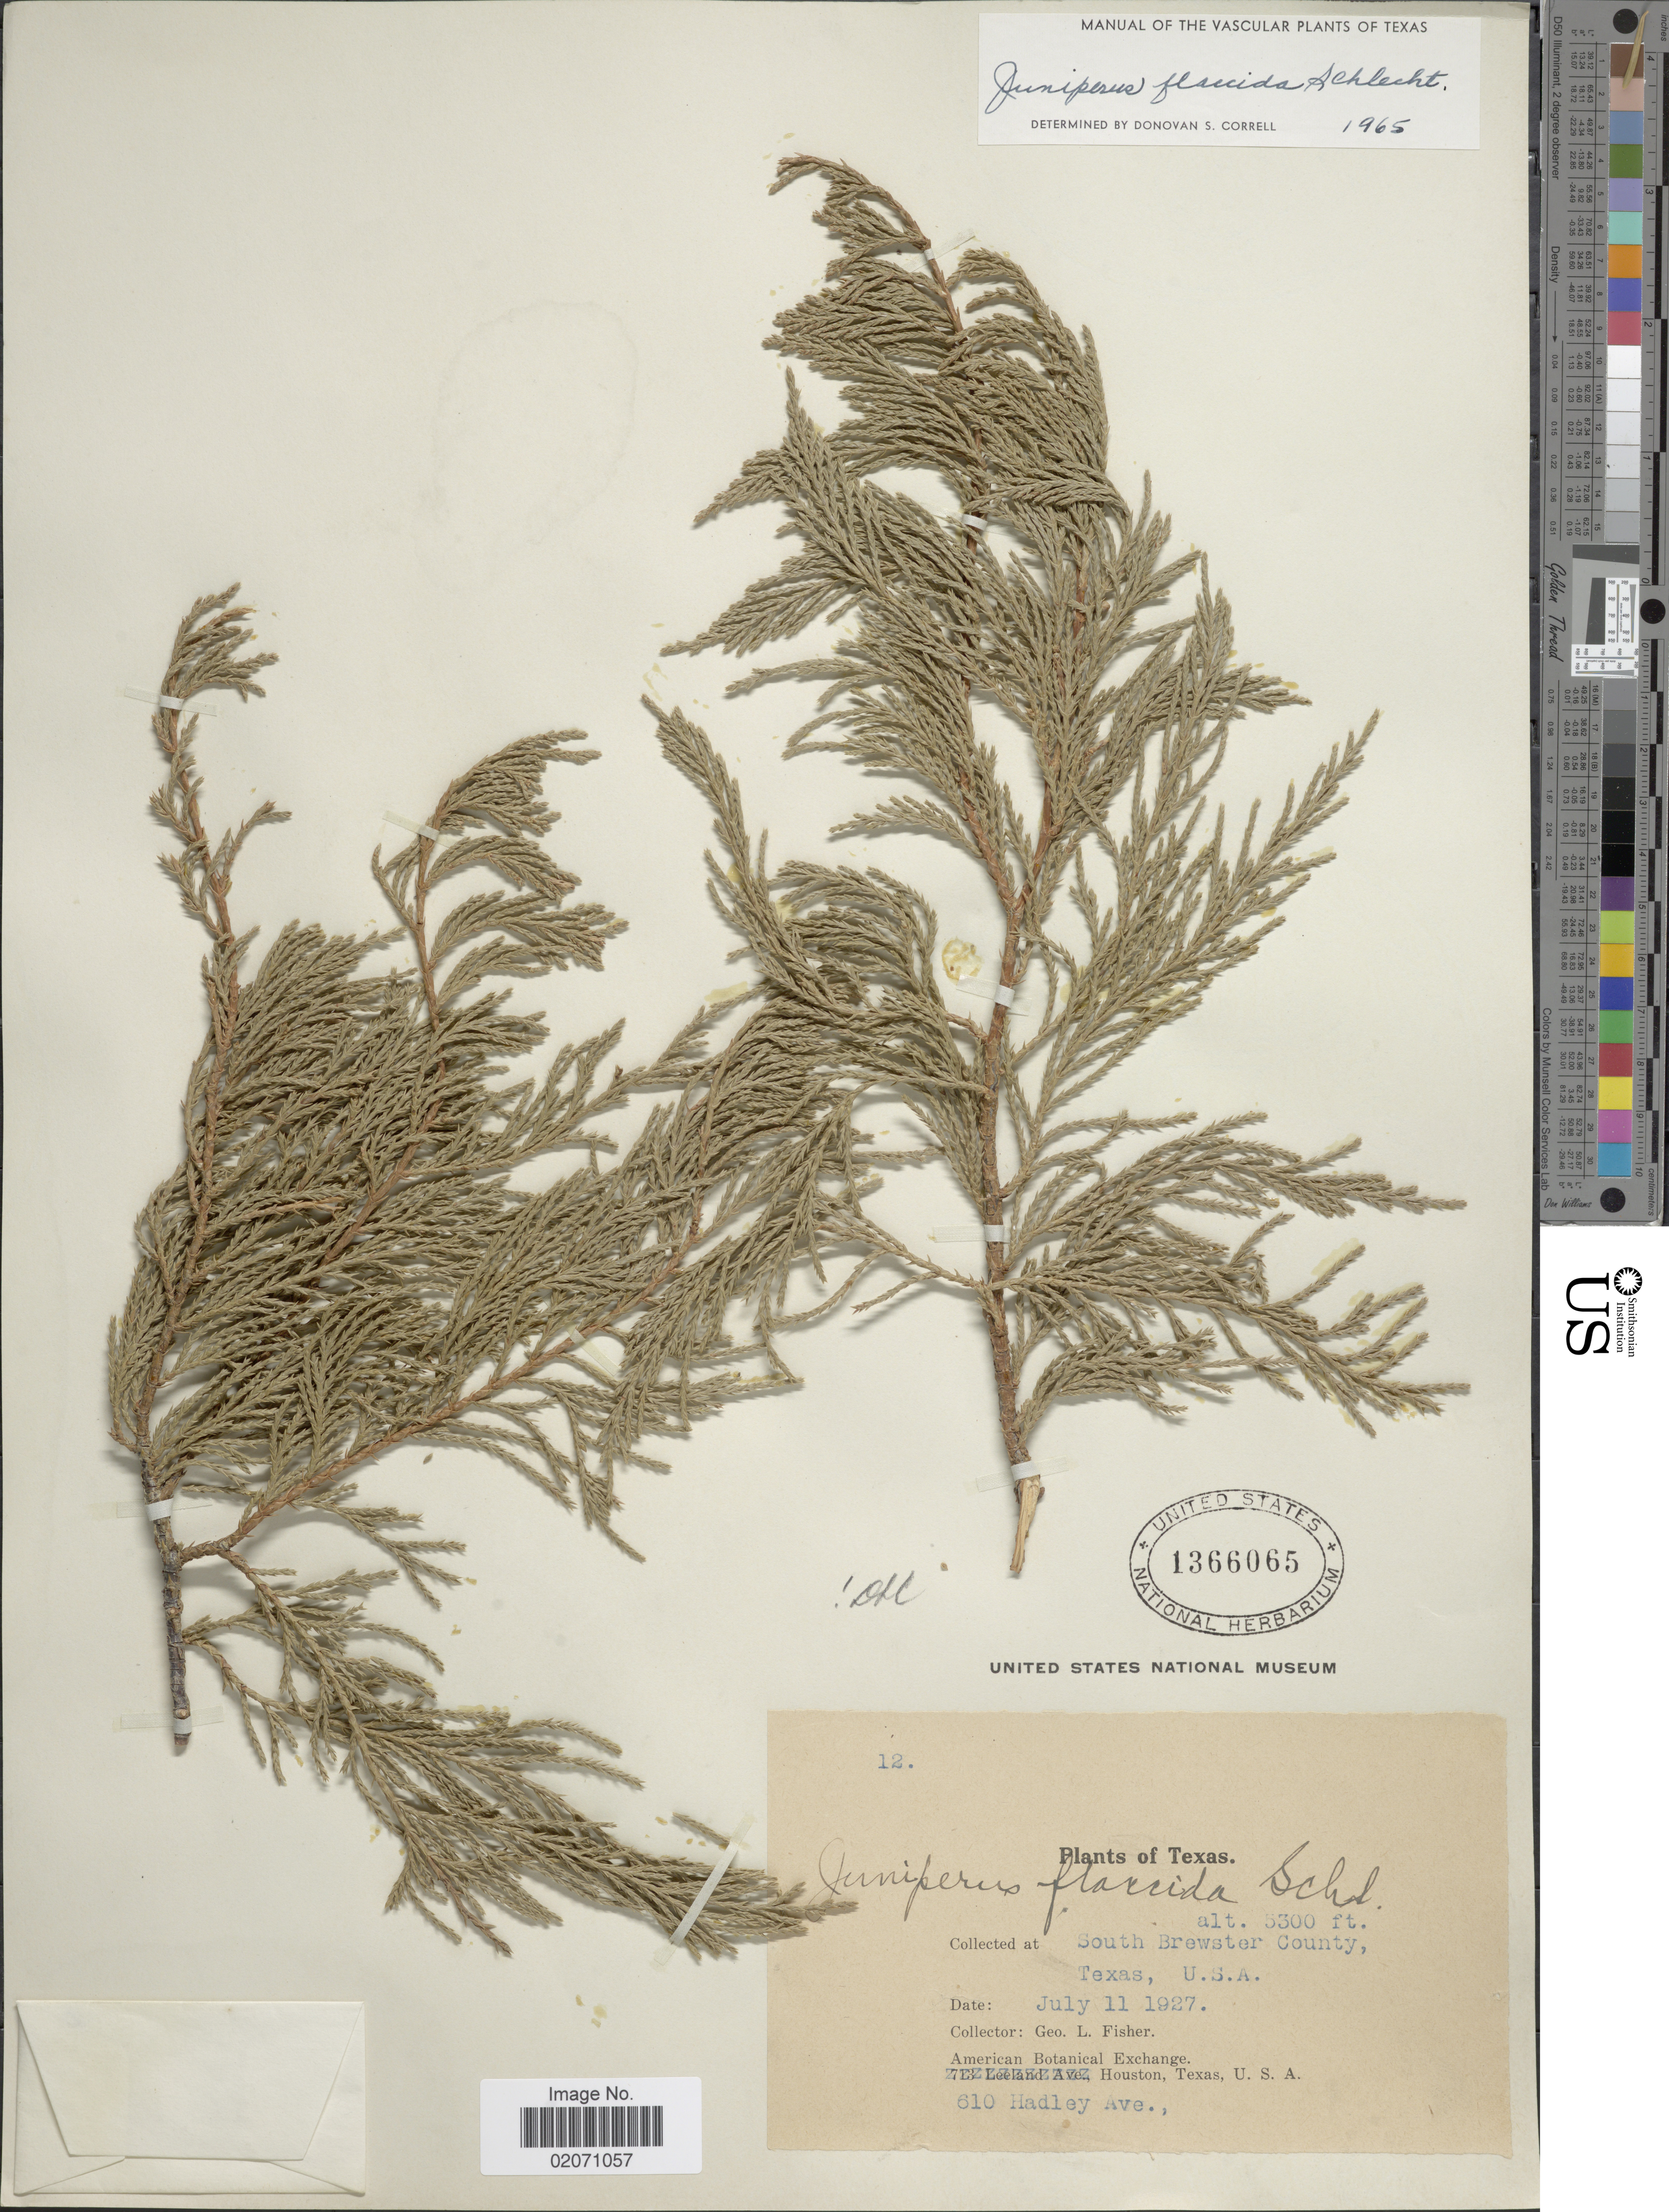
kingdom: Plantae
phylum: Tracheophyta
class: Pinopsida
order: Pinales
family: Cupressaceae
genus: Juniperus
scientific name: Juniperus flaccida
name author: Schltdl.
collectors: G. L. Fisher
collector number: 12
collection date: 1927-07-11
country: United States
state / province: Texas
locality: South Brewster County.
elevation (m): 1615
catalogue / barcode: US 1366065